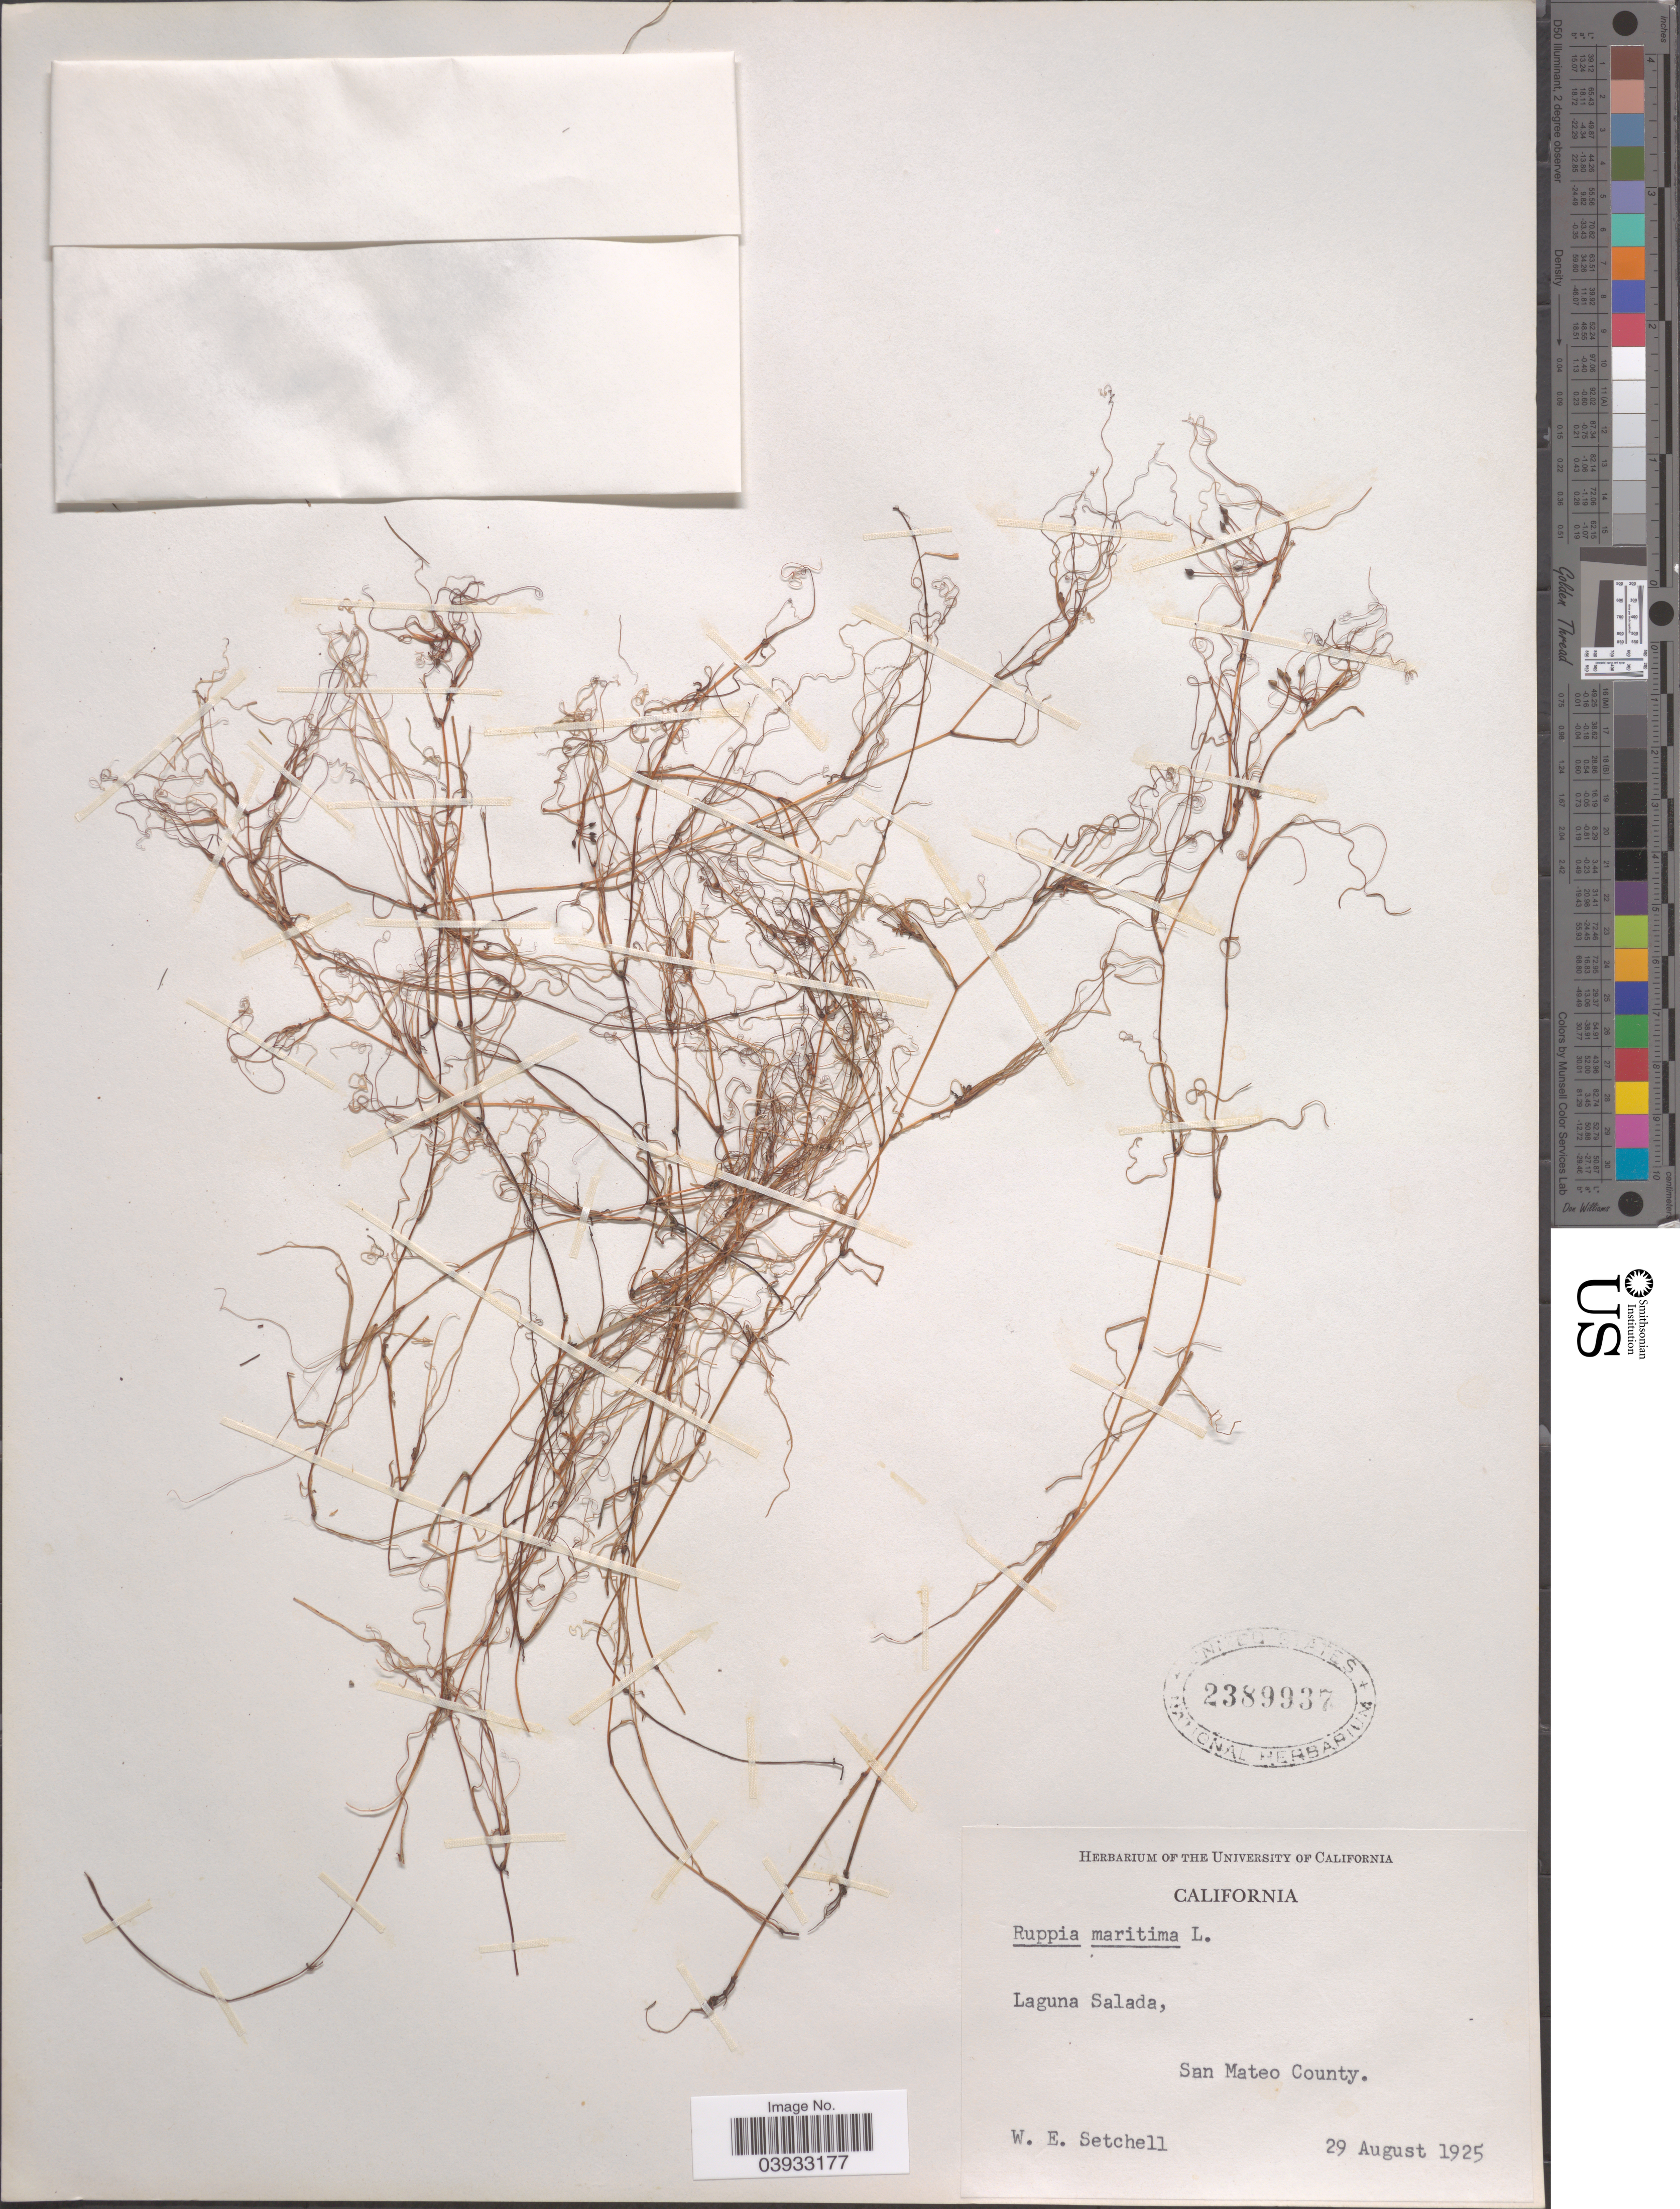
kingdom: Plantae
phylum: Tracheophyta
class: Liliopsida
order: Alismatales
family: Ruppiaceae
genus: Ruppia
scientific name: Ruppia maritima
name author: L.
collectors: W. Setchell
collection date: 1925-08-29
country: United States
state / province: California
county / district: San Mateo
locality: Laguna Salada, San Mateo County.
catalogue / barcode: US 2389937